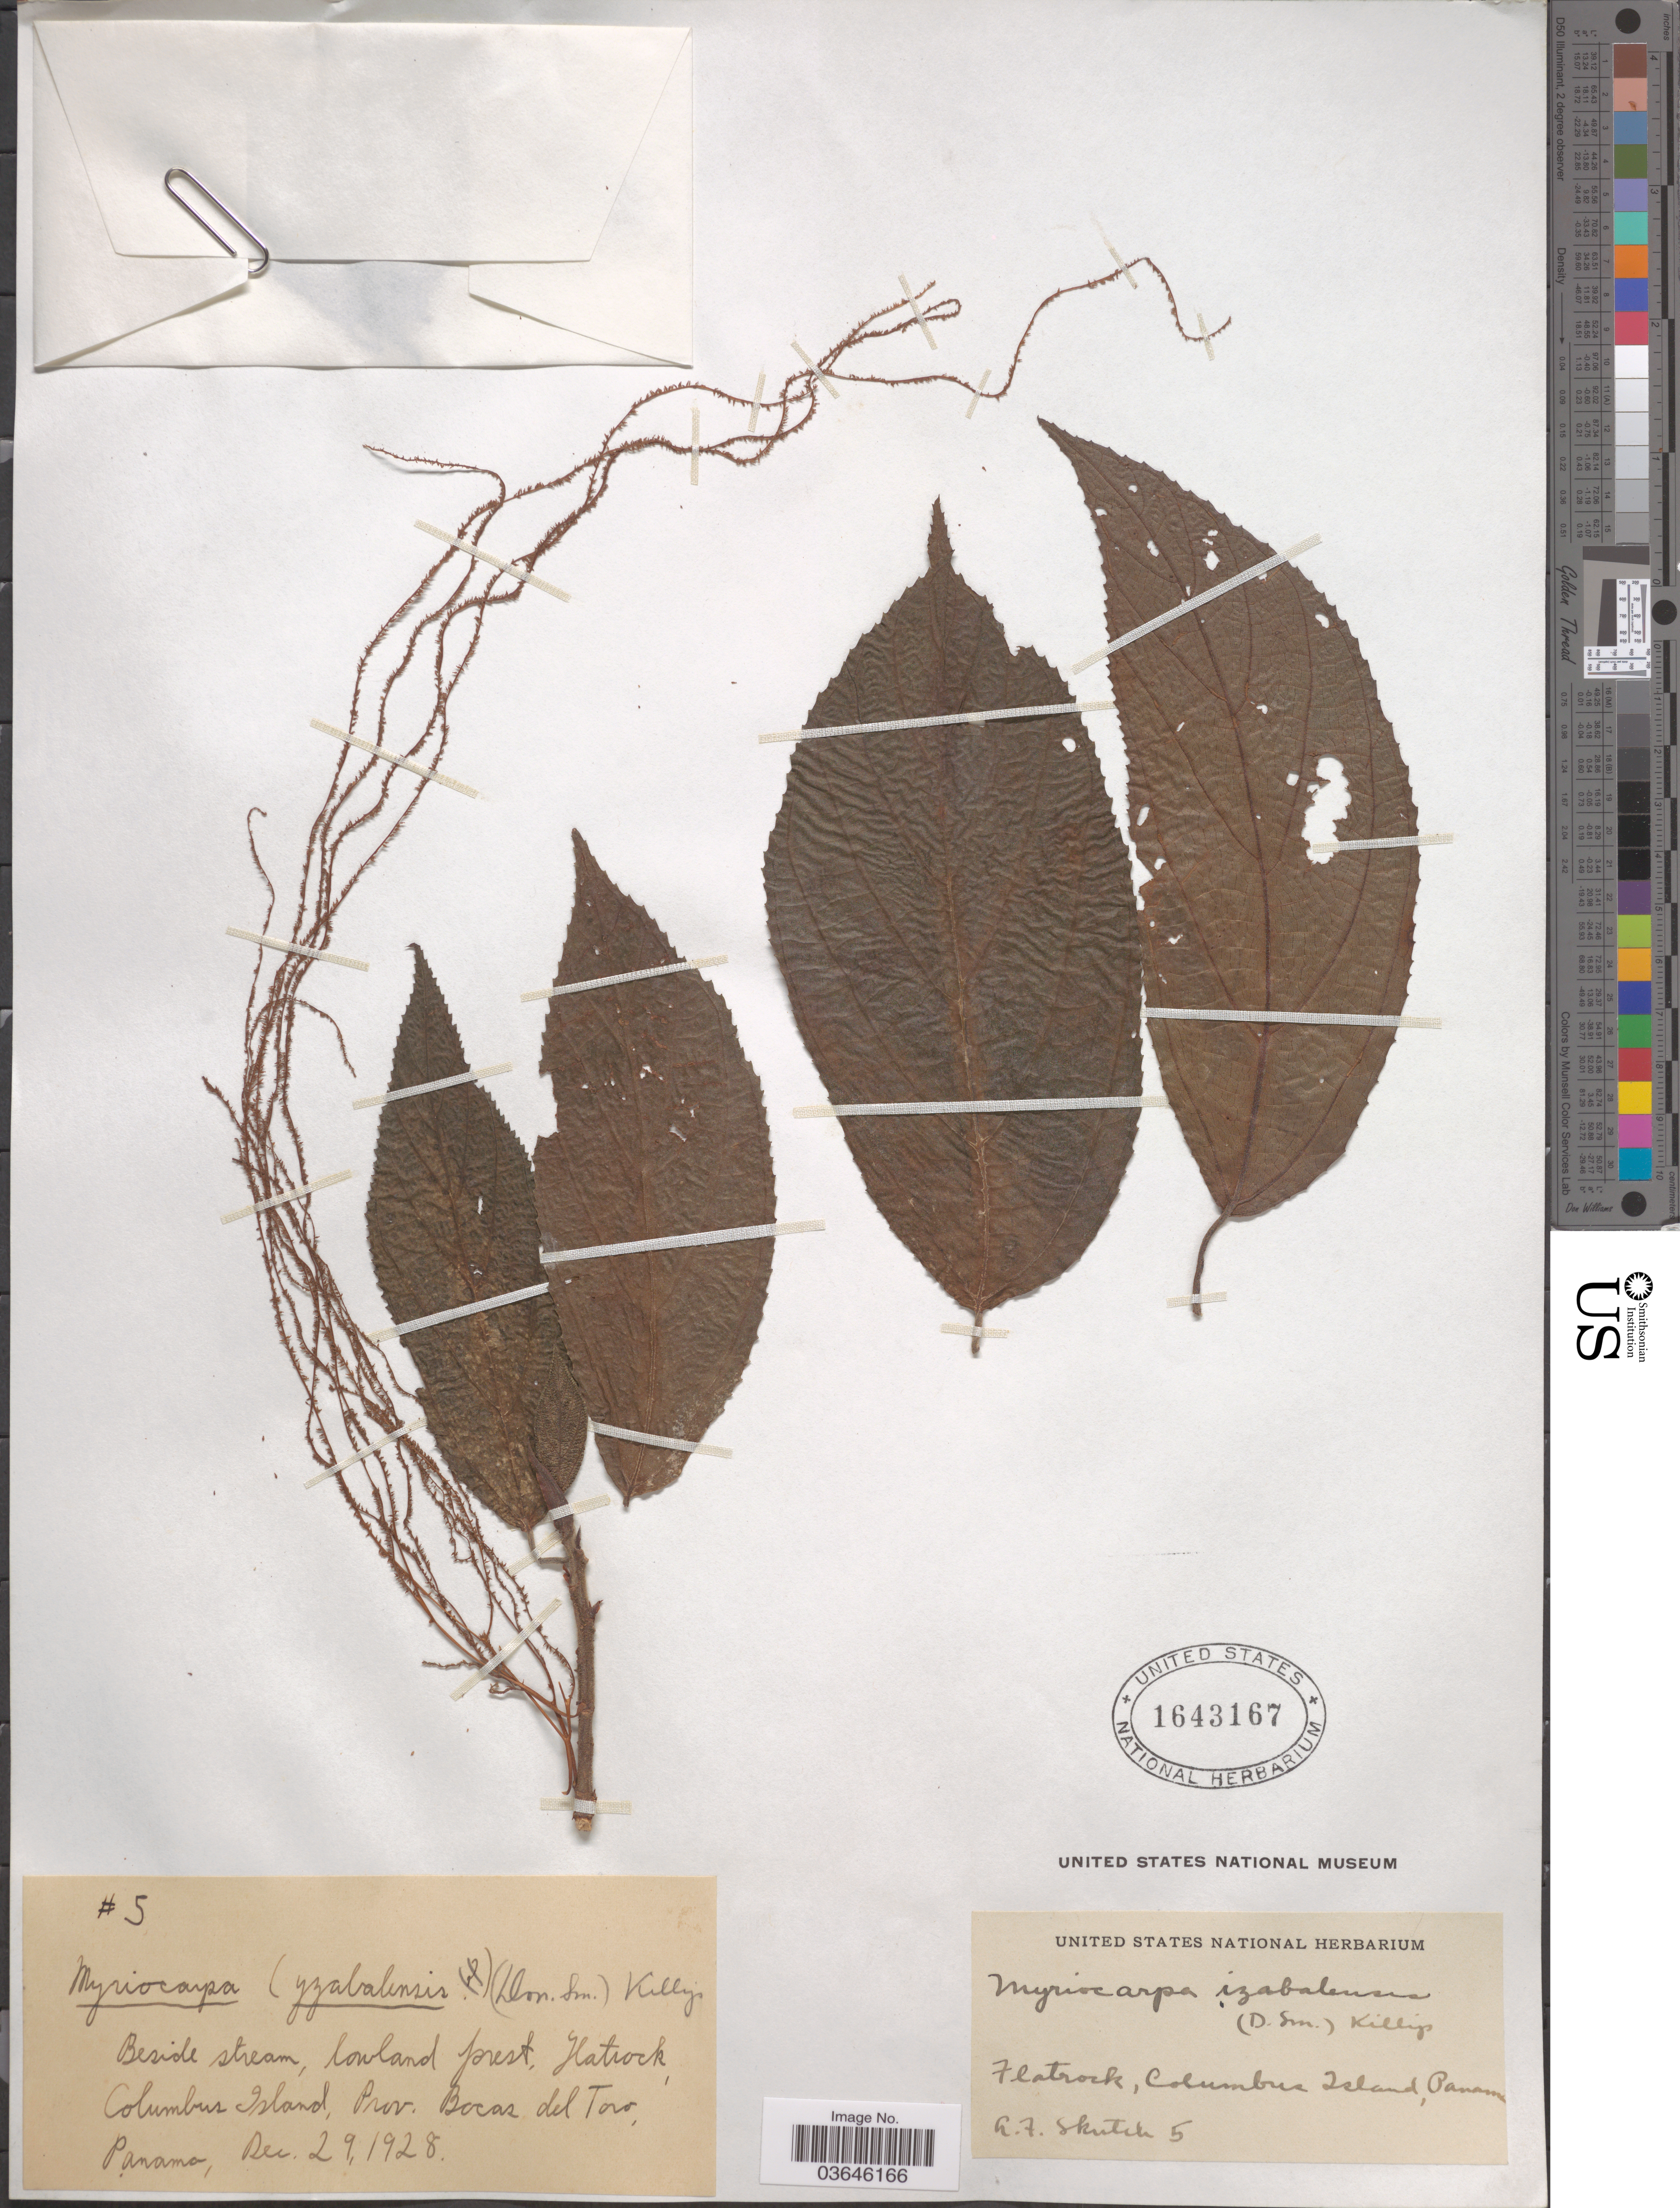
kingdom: Plantae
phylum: Tracheophyta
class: Magnoliopsida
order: Rosales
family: Urticaceae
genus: Myriocarpa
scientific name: Myriocarpa yzabalensis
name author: (Donn. Sm.) Killip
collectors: A. F. Skutch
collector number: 5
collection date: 1928-12-29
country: Panama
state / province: Bocas del Toro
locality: Flatrock, Columbus Island.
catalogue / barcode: US 1643167